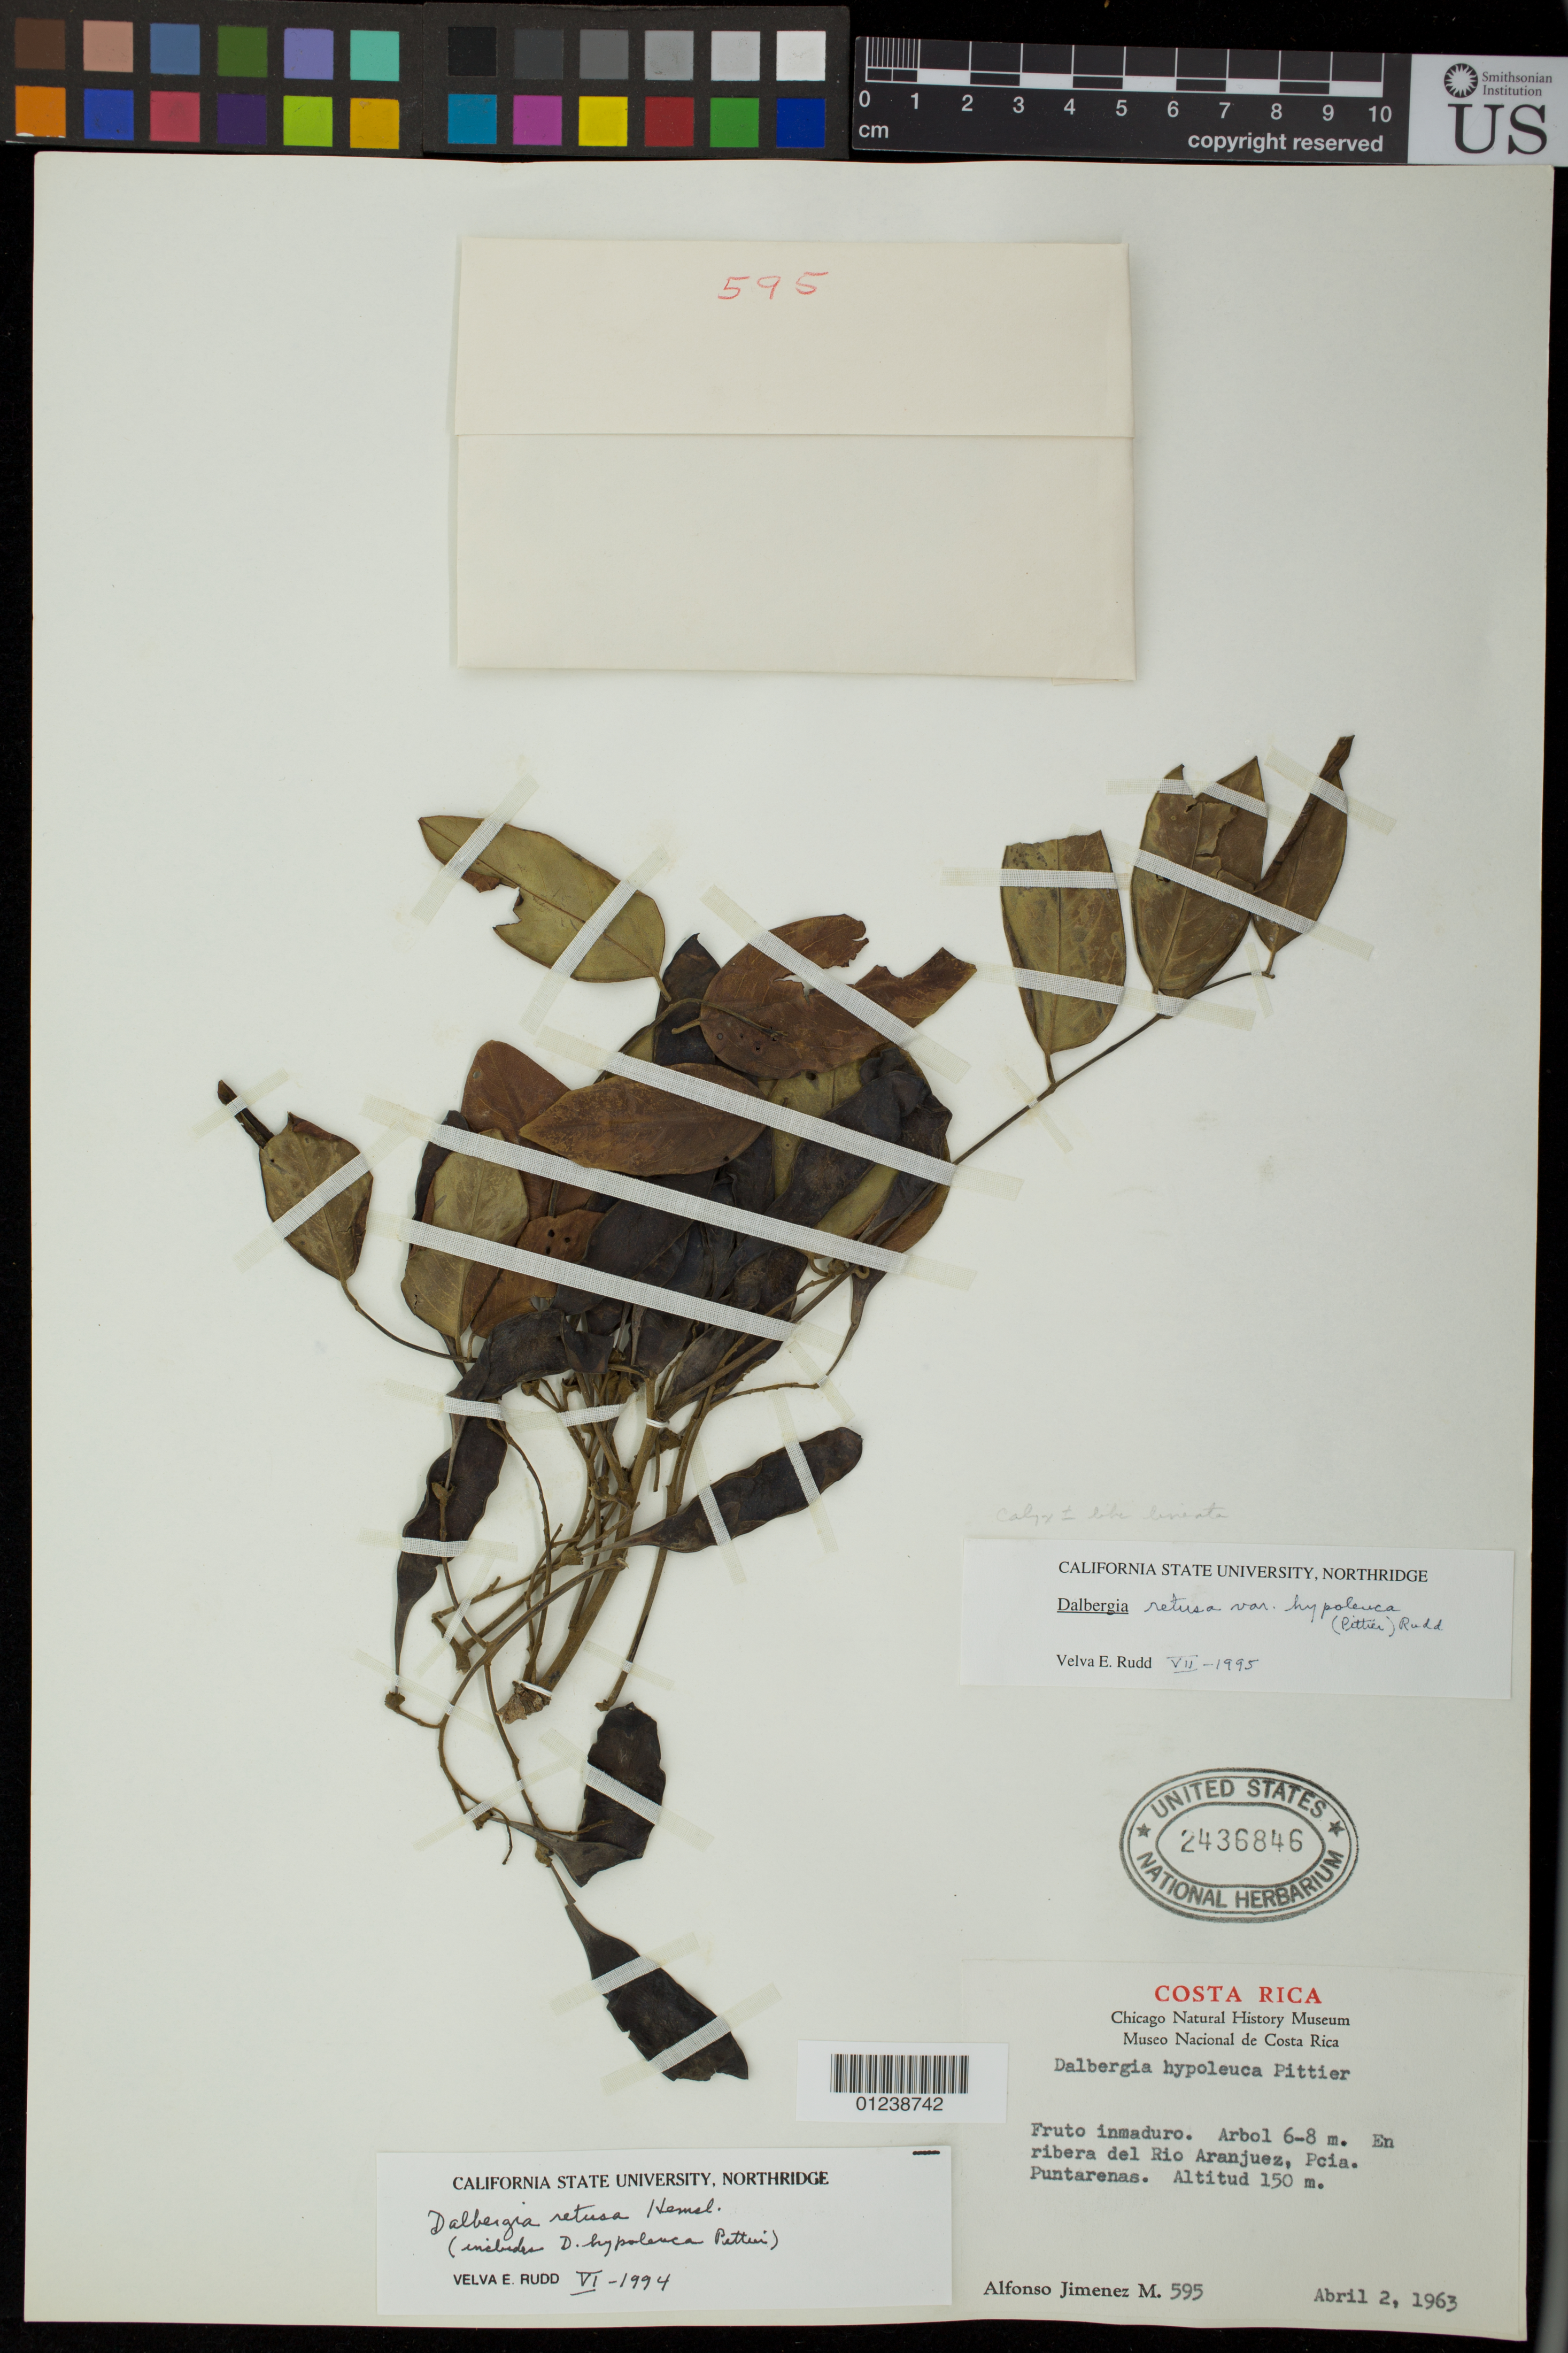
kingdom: Plantae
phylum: Tracheophyta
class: Magnoliopsida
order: Fabales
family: Fabaceae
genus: Dalbergia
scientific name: Dalbergia retusa var. hypoleuca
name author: (Pittier) Rudd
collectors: A. Jiménez M.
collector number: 595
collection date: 1963-04-02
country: Costa Rica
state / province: Puntarenas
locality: En ribera del Rio Aranjuez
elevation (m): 150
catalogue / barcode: US 2436846